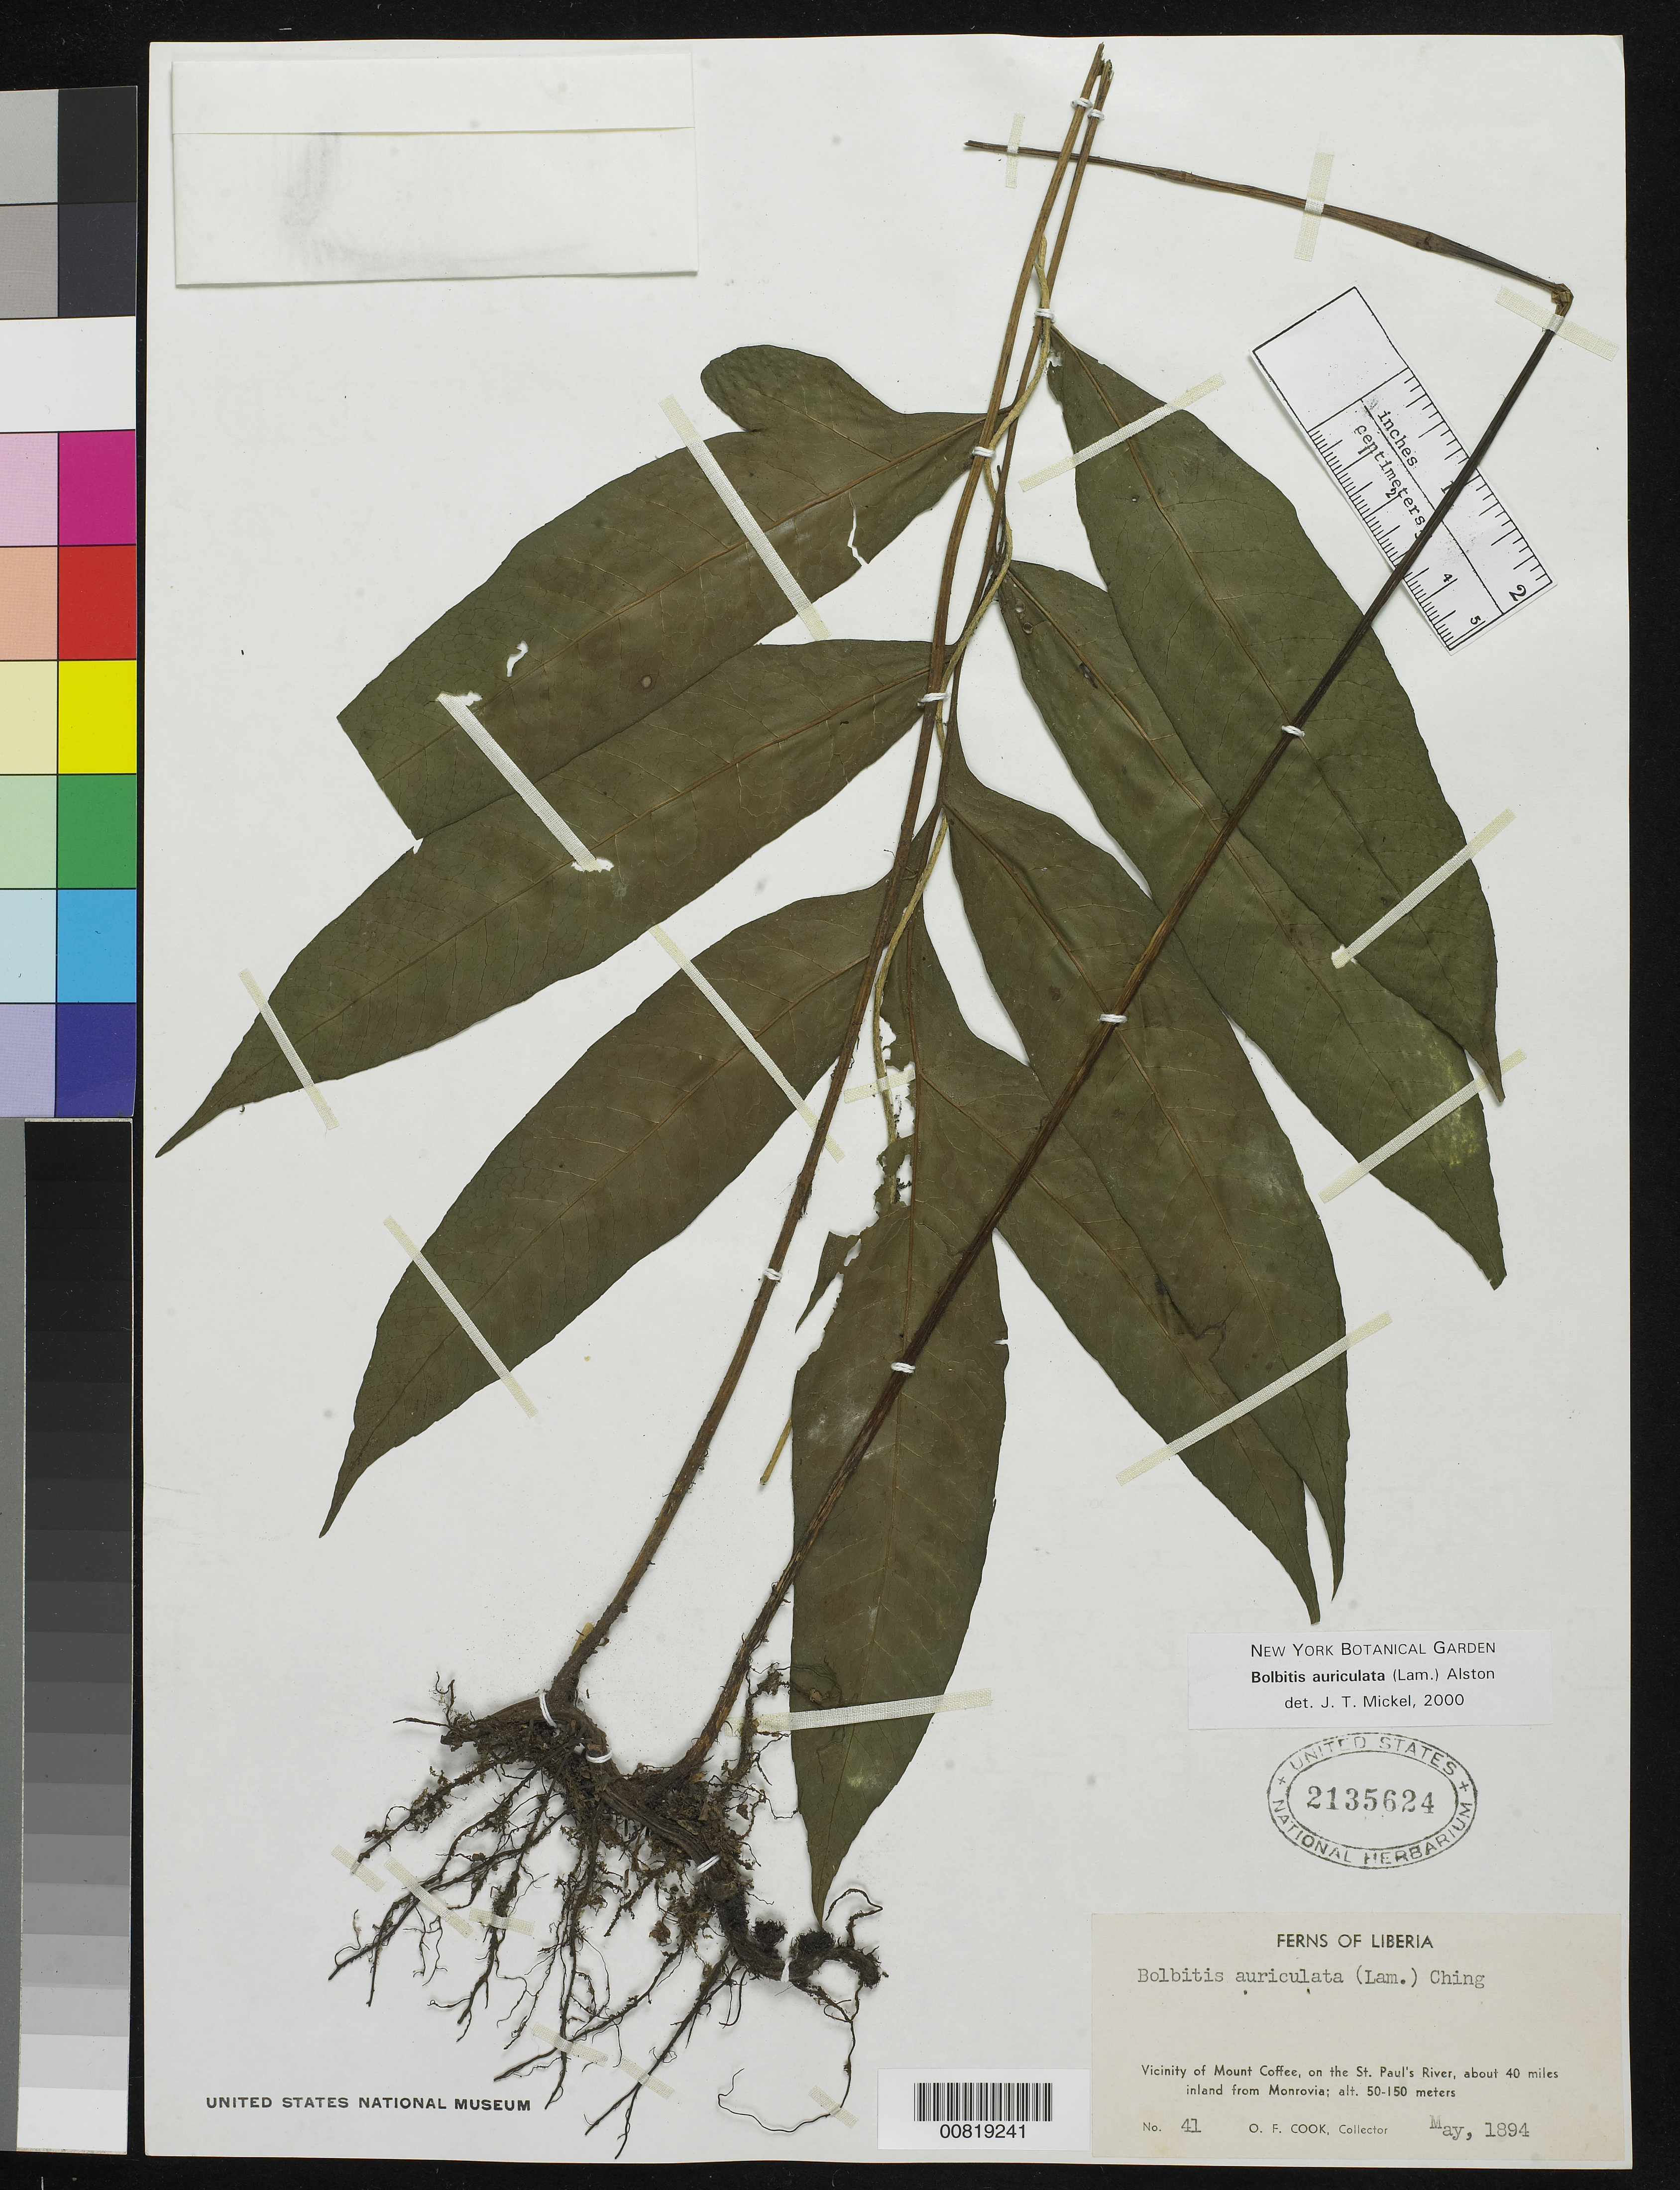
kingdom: Plantae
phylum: Tracheophyta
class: Polypodiopsida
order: Polypodiales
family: Dryopteridaceae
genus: Bolbitis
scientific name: Bolbitis auriculata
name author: (Lam.) Alston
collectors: O. F. Cook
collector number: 41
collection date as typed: May 1894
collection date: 1894-05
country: Liberia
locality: Vicinity of Mt. Coffee, on the St. Paul's River, about 40 miles inland from Monrovia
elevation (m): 50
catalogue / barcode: US 2135624